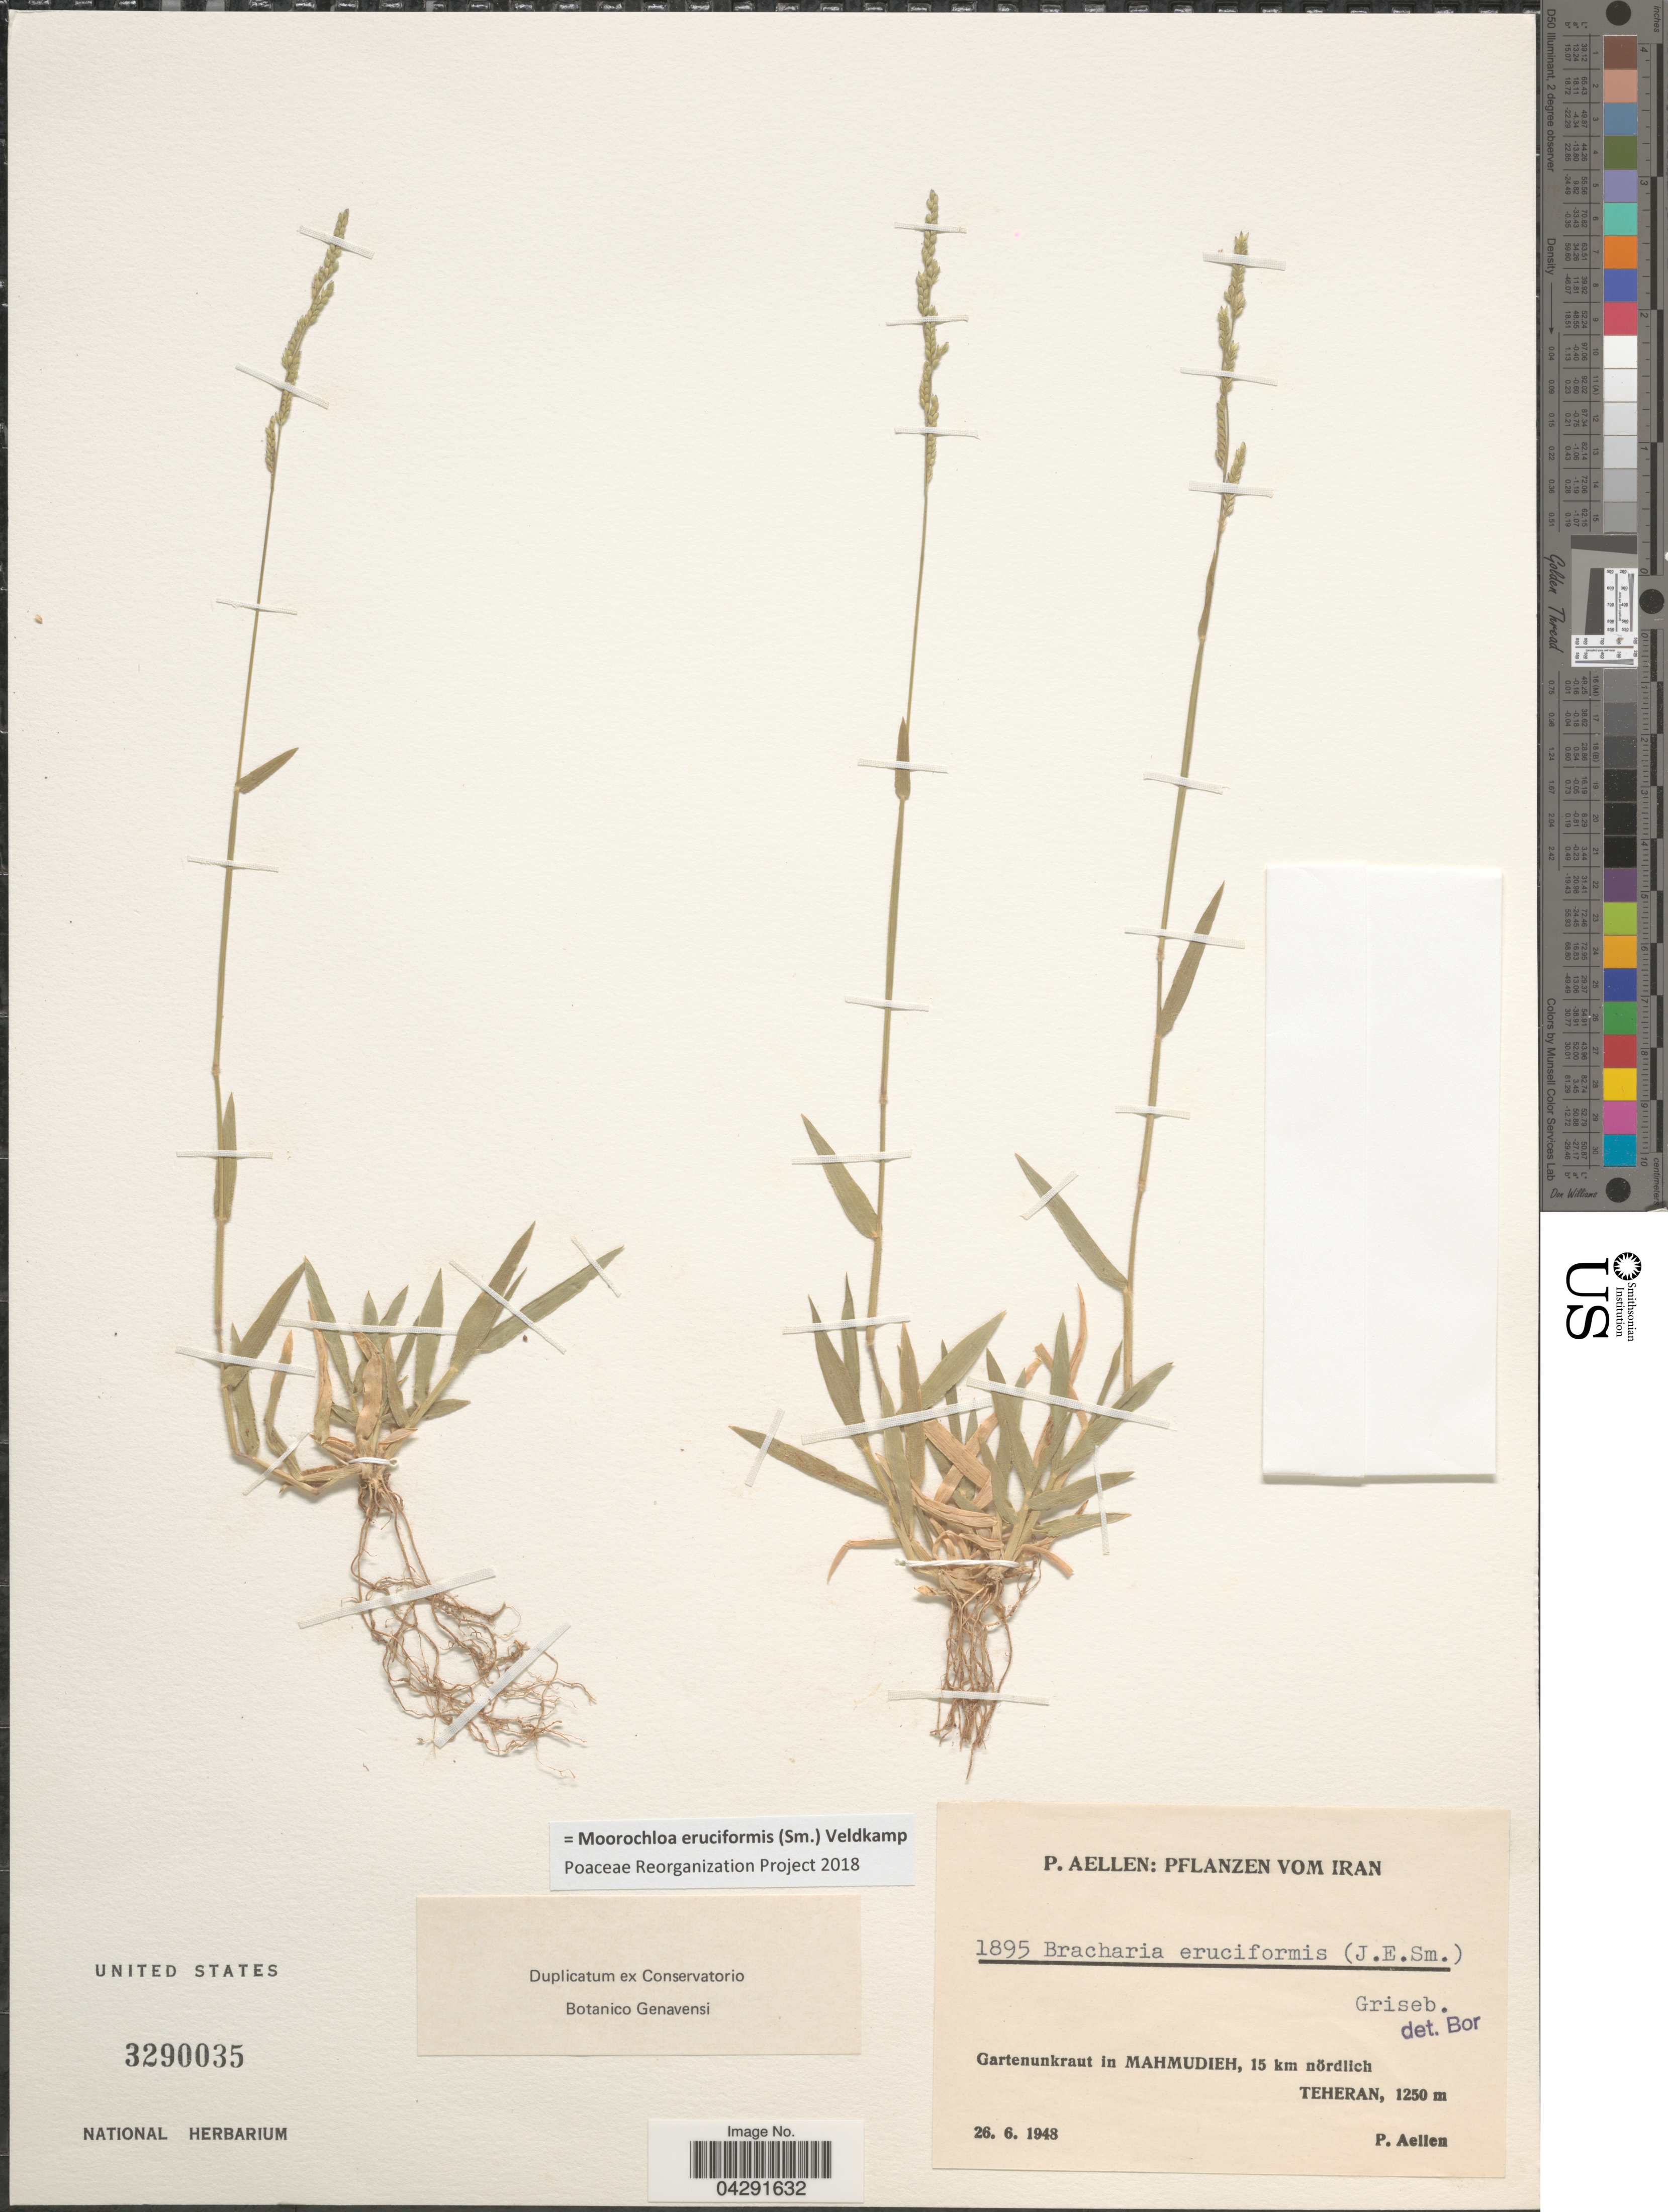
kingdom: Plantae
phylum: Tracheophyta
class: Liliopsida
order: Poales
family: Poaceae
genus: Moorochloa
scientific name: Moorochloa eruciformis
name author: (Sm.) Veldkamp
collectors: P. Aellen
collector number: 1895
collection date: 1948-06-26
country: Iran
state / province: Tehran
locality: Gartenunkraut in Mahmudieh, 15 km nördlich Teheran.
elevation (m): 1250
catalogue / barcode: US 3290035